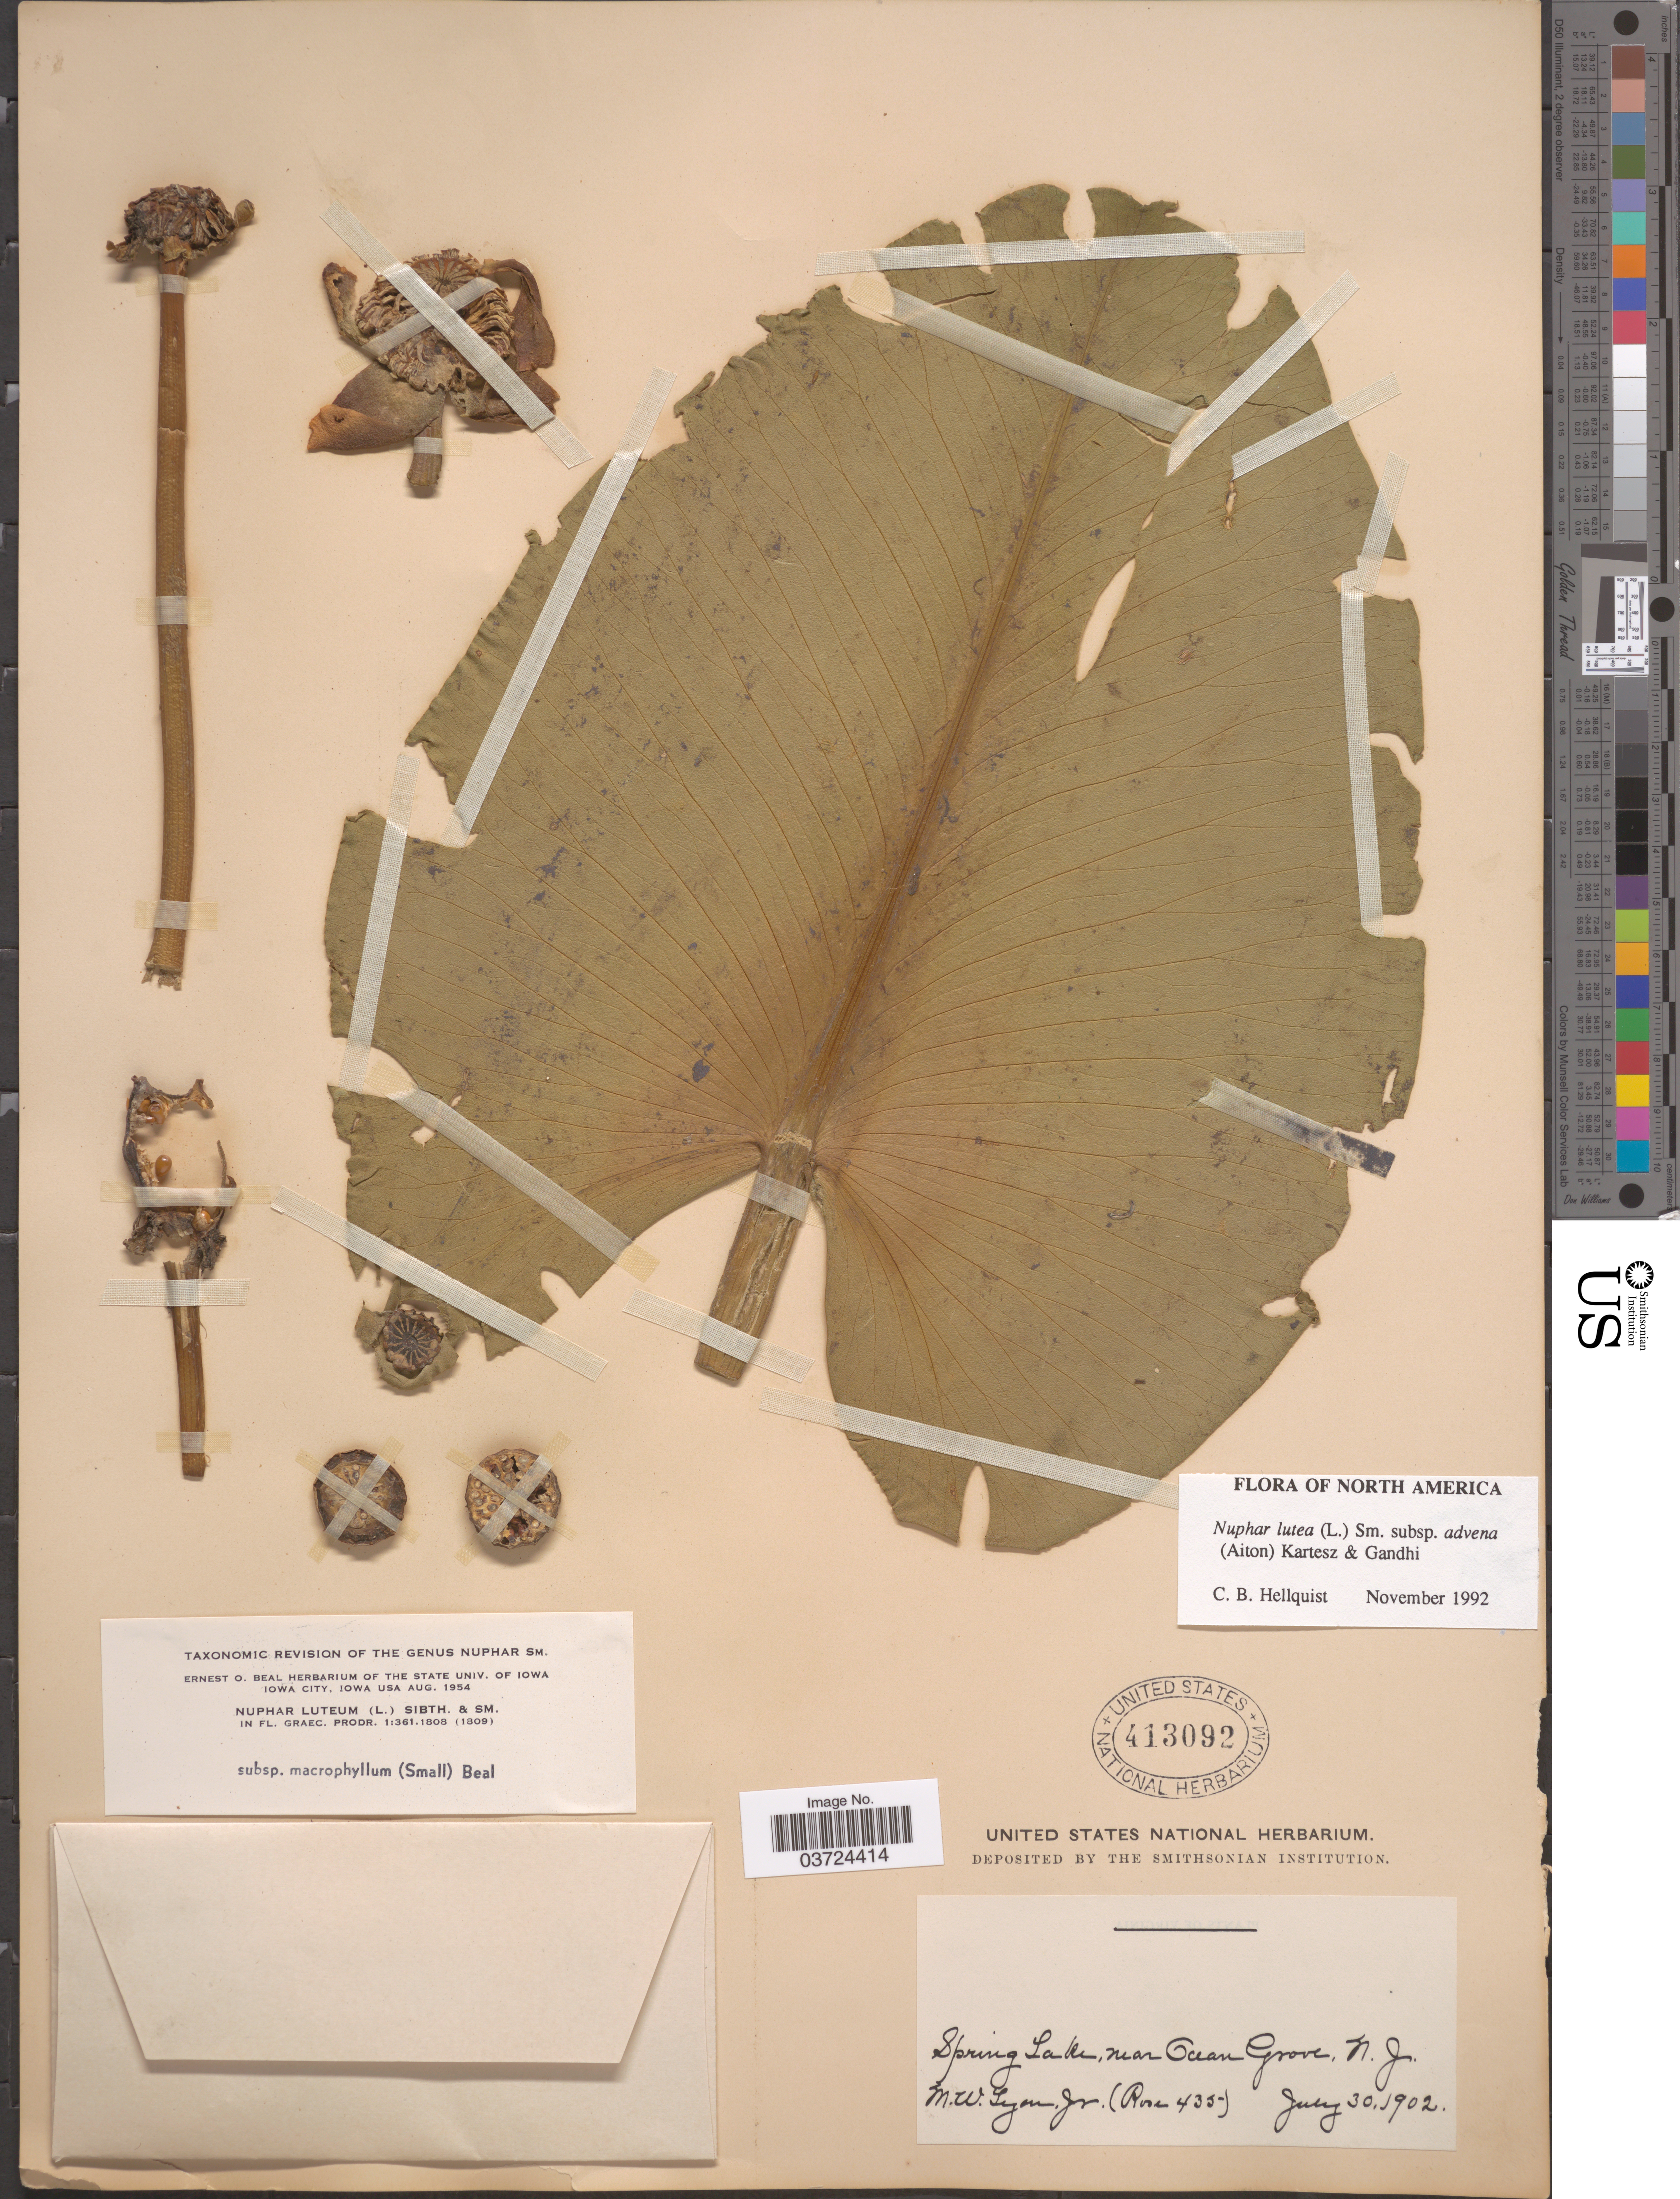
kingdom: Plantae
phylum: Tracheophyta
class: Magnoliopsida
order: Nymphaeales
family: Nymphaeaceae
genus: Nuphar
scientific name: Nuphar lutea subsp. advena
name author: (L.) Kartesz & Gandhi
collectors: M. W. Lyon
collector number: Rose435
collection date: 1902-07-30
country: United States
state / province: New Jersey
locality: Spring Lake, near Ocean Grove.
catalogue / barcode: US 413092